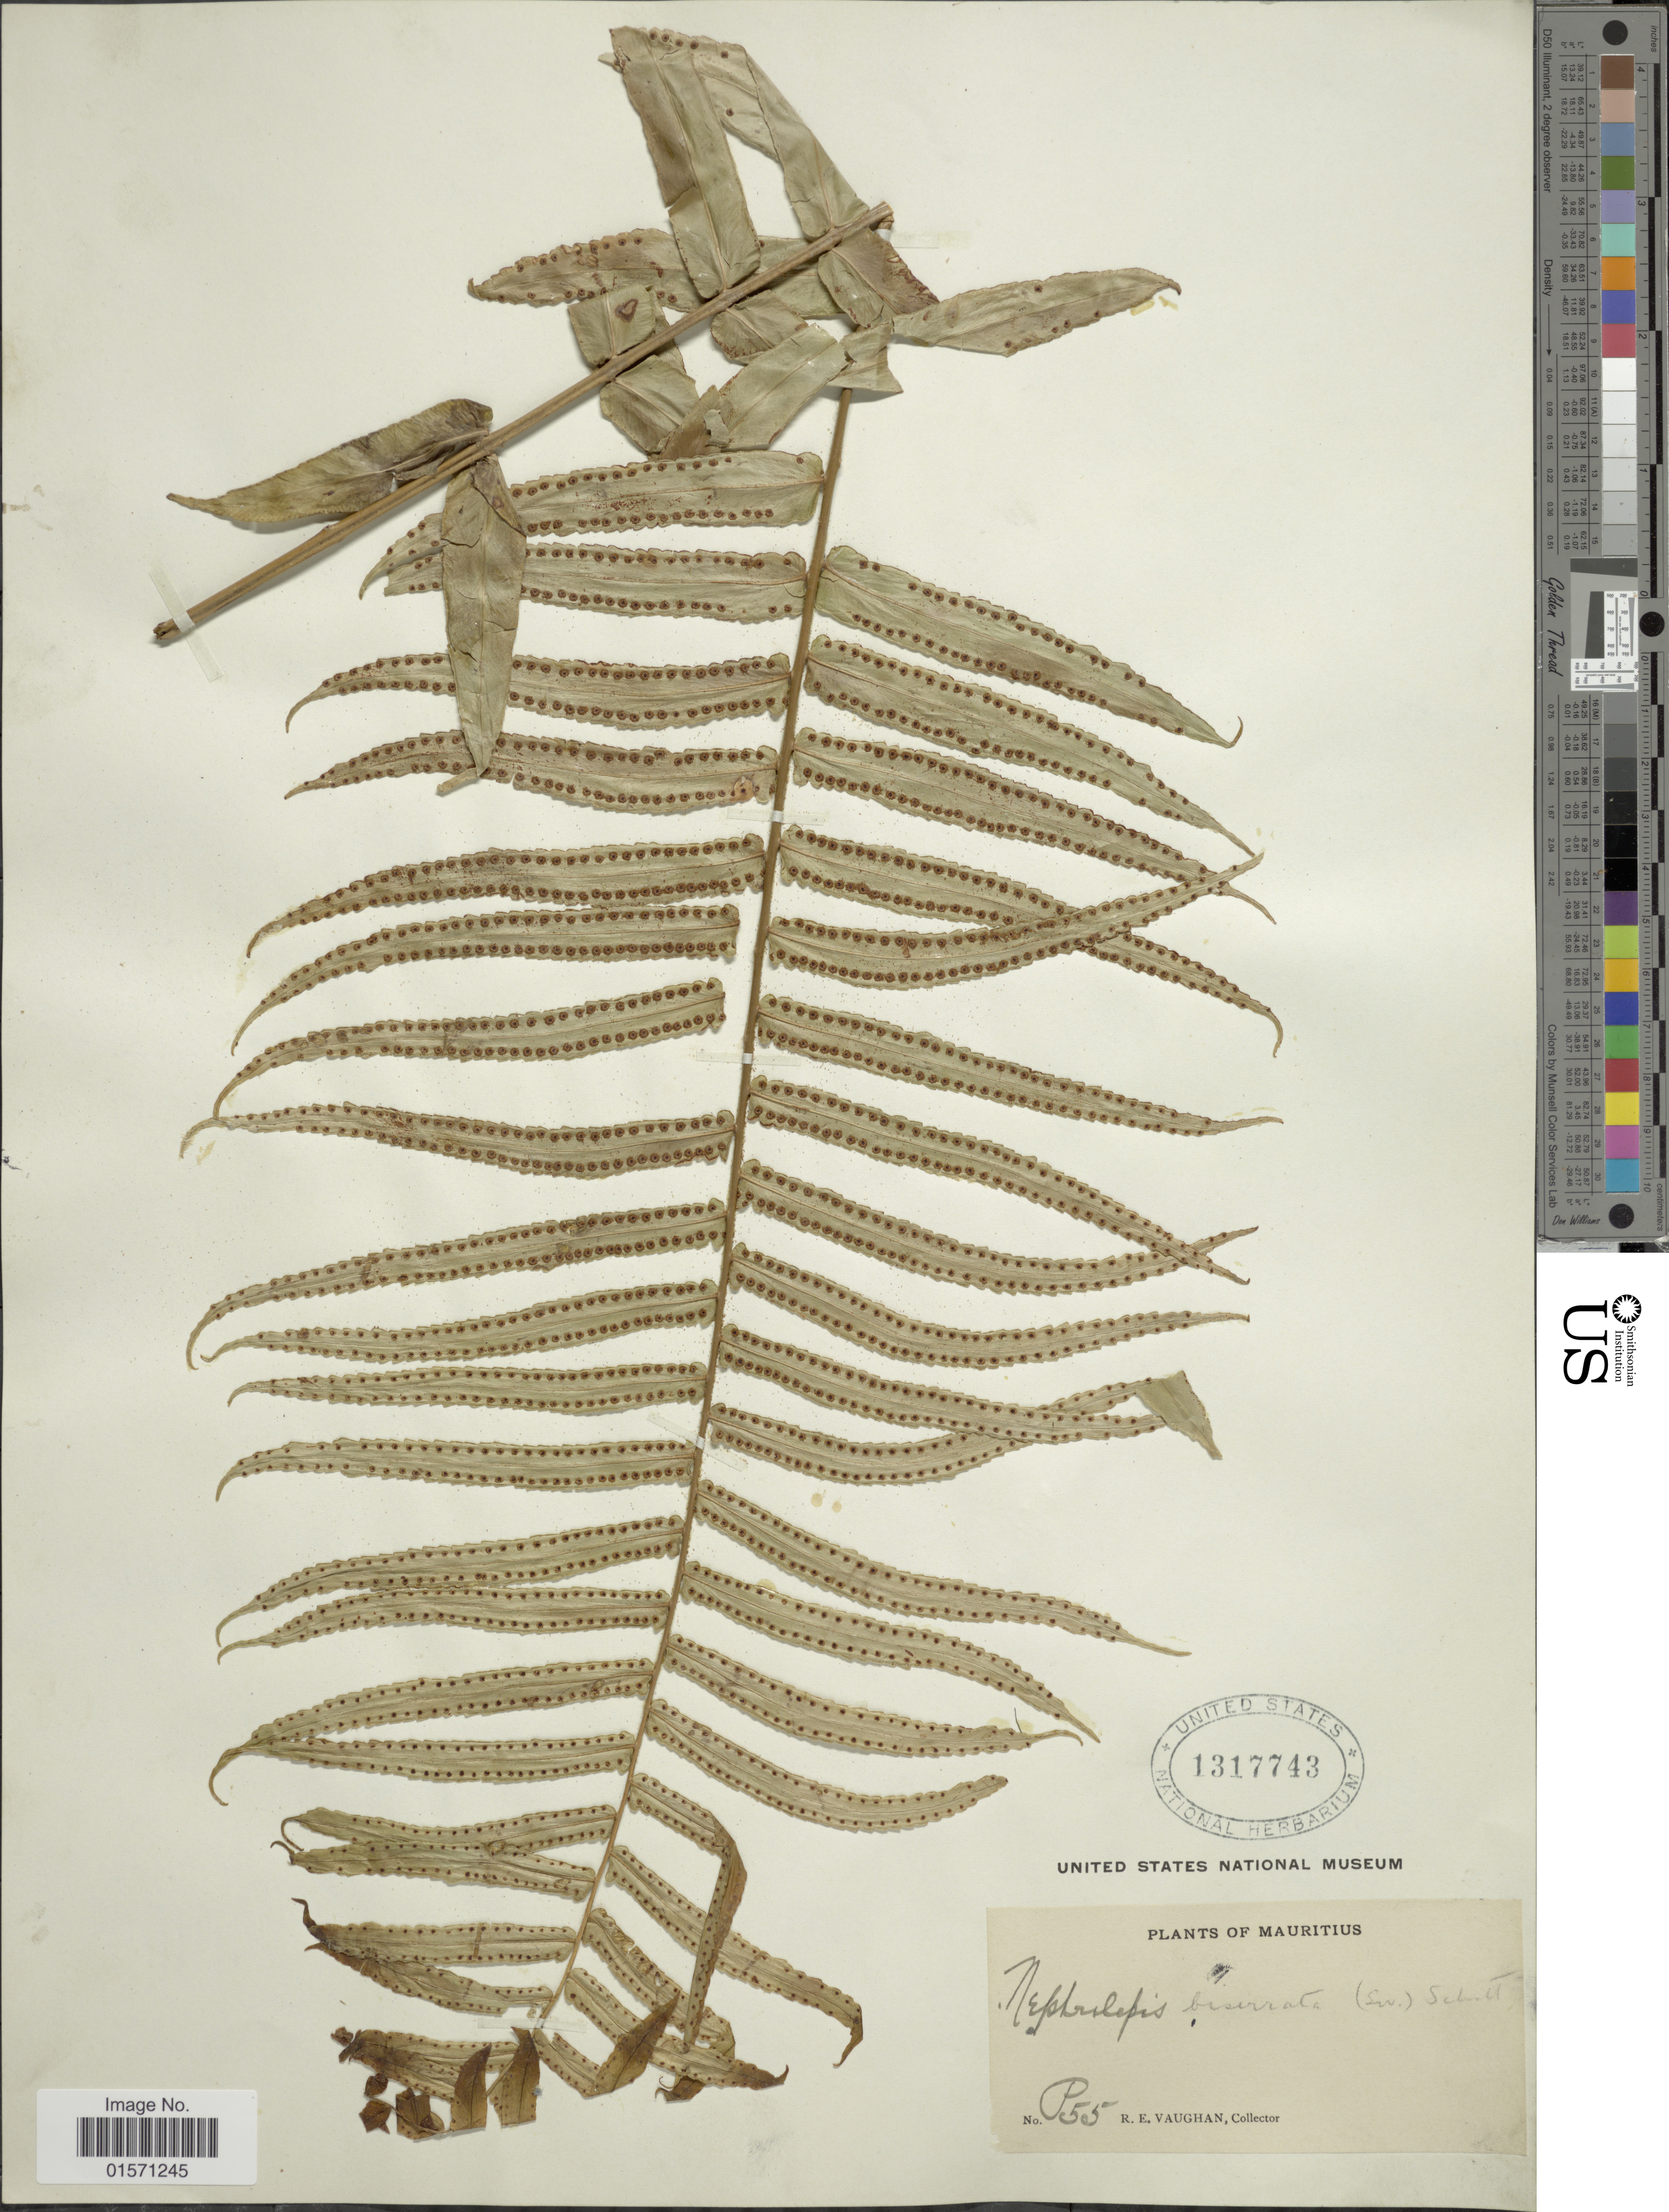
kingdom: Plantae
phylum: Tracheophyta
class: Polypodiopsida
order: Polypodiales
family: Nephrolepidaceae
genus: Nephrolepis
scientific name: Nephrolepis biserrata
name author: (Sw.) Schott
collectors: R. Vaughan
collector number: P55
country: Mauritius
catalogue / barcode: US 1317743